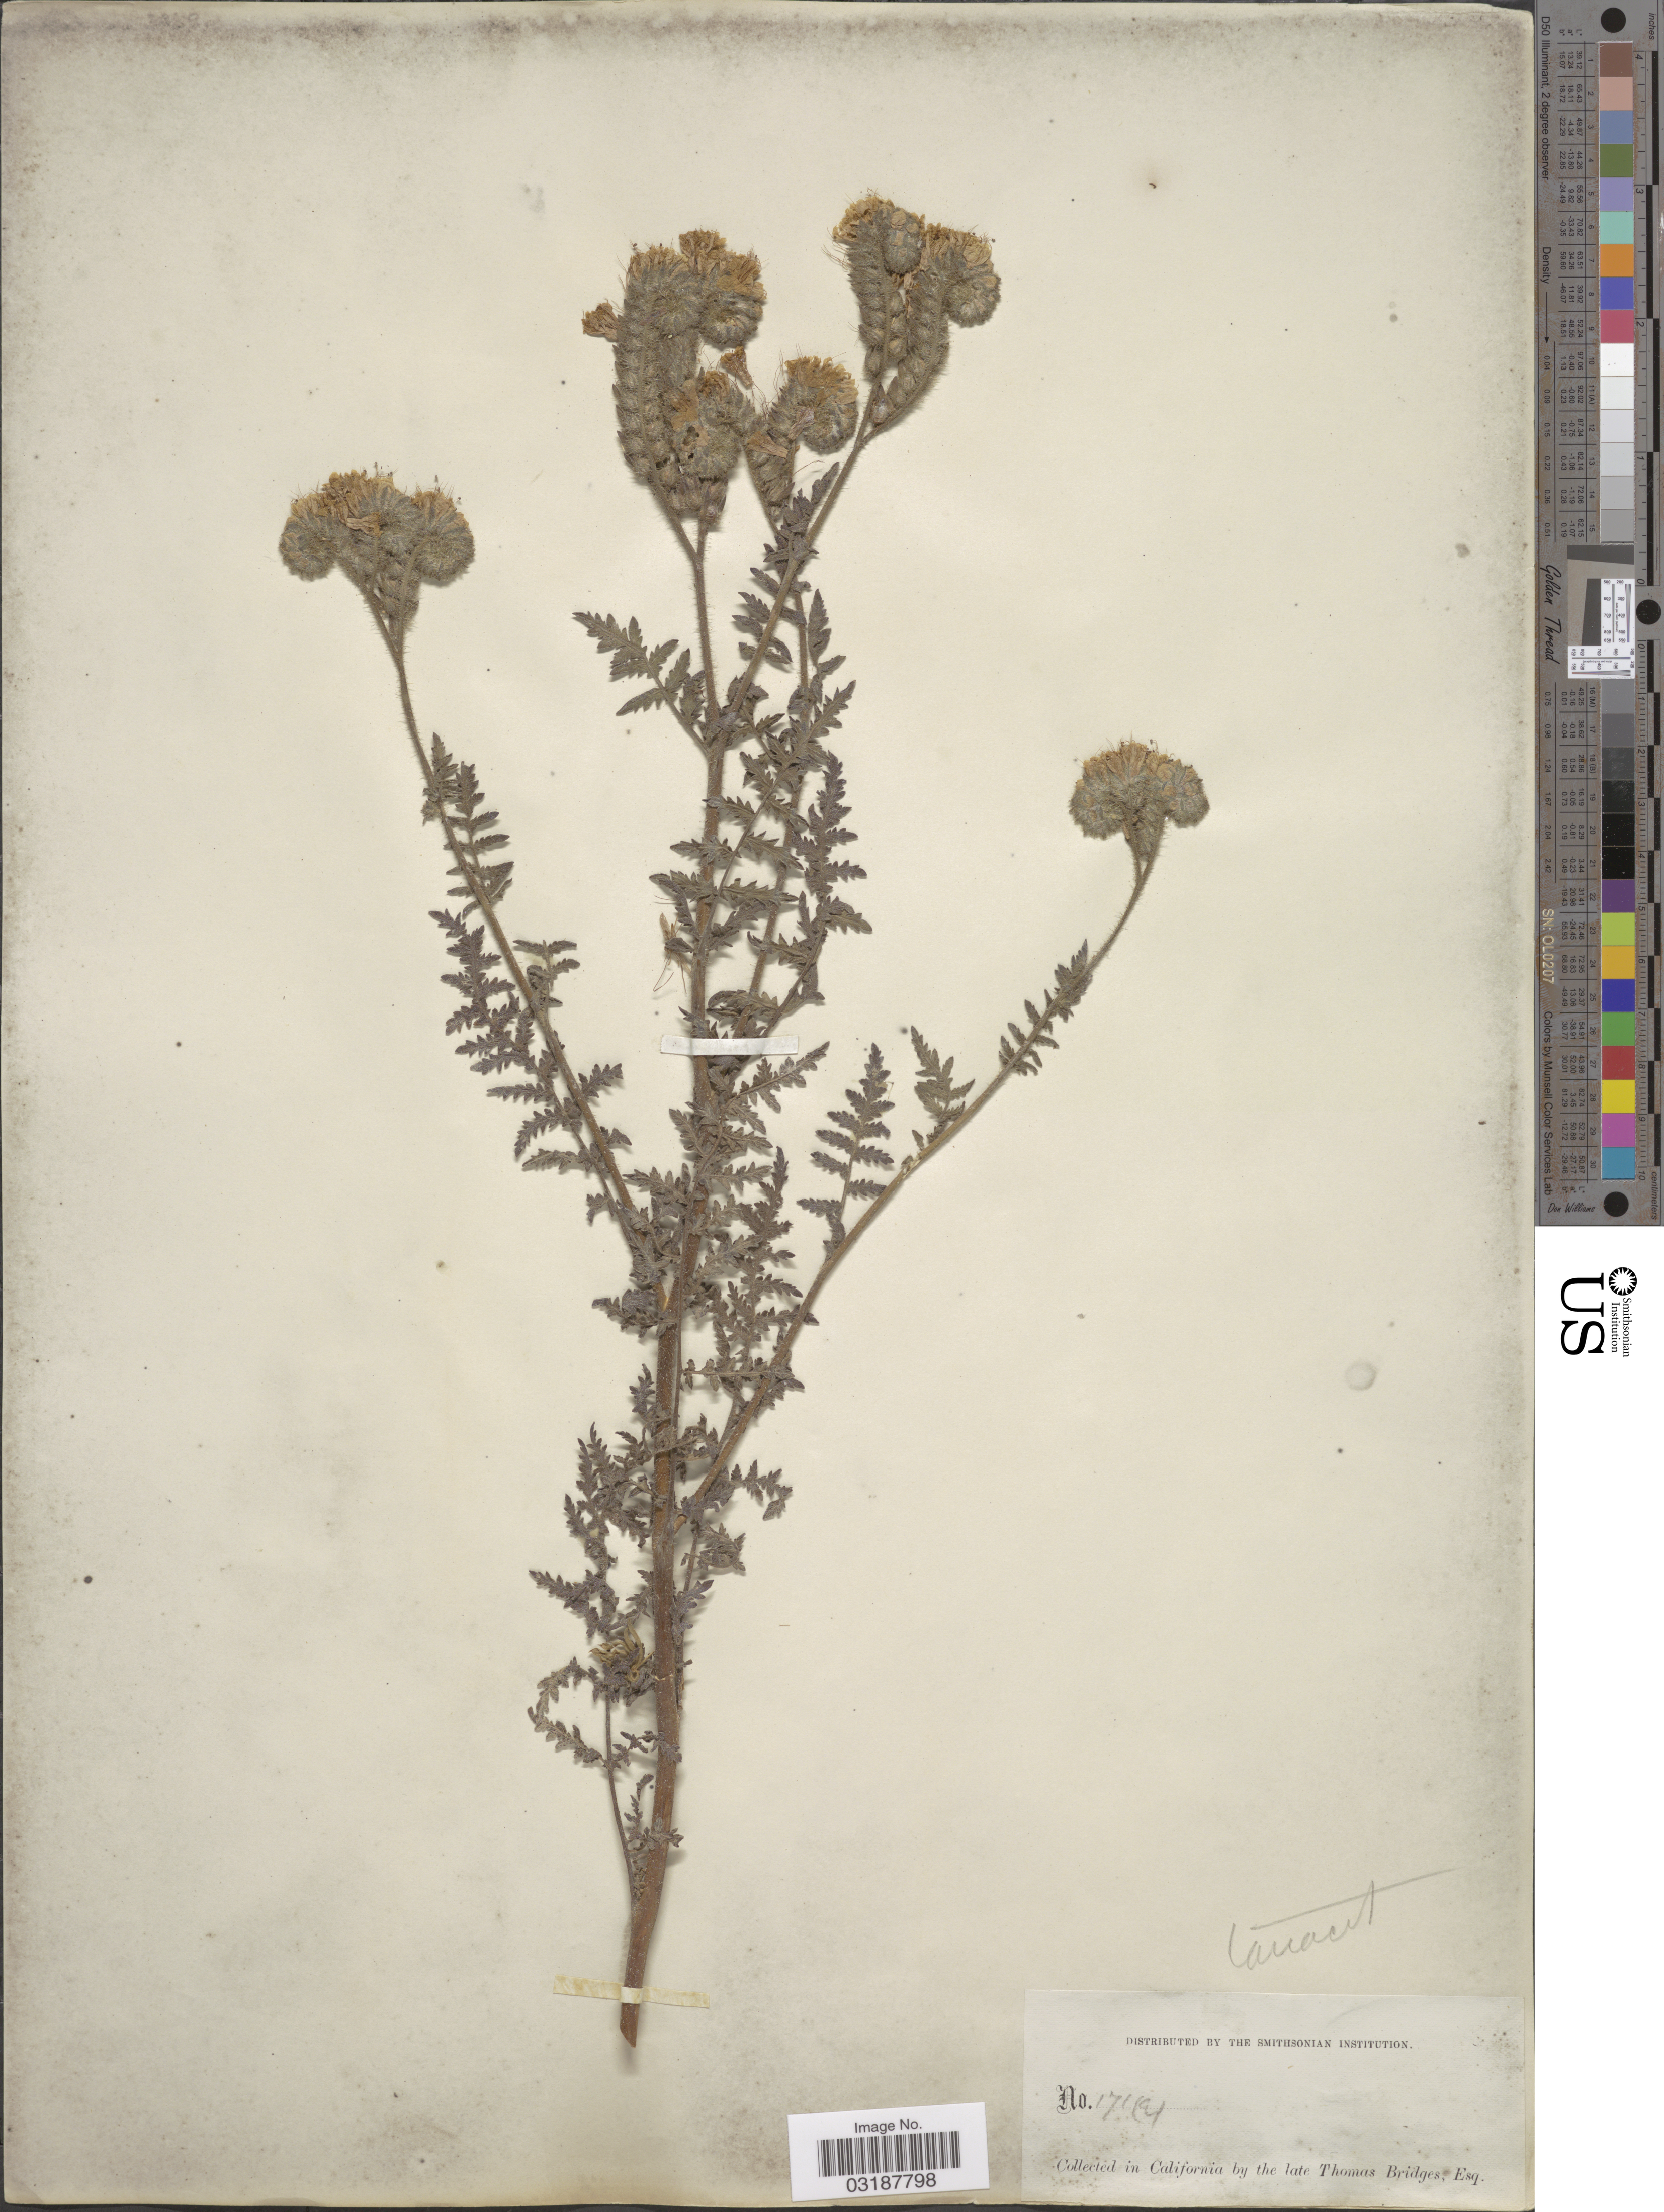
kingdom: Plantae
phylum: Tracheophyta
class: Magnoliopsida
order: Boraginales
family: Hydrophyllaceae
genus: Phacelia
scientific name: Phacelia tanacetifolia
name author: Benth.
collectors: T. Bridges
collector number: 171 (a)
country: United States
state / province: California